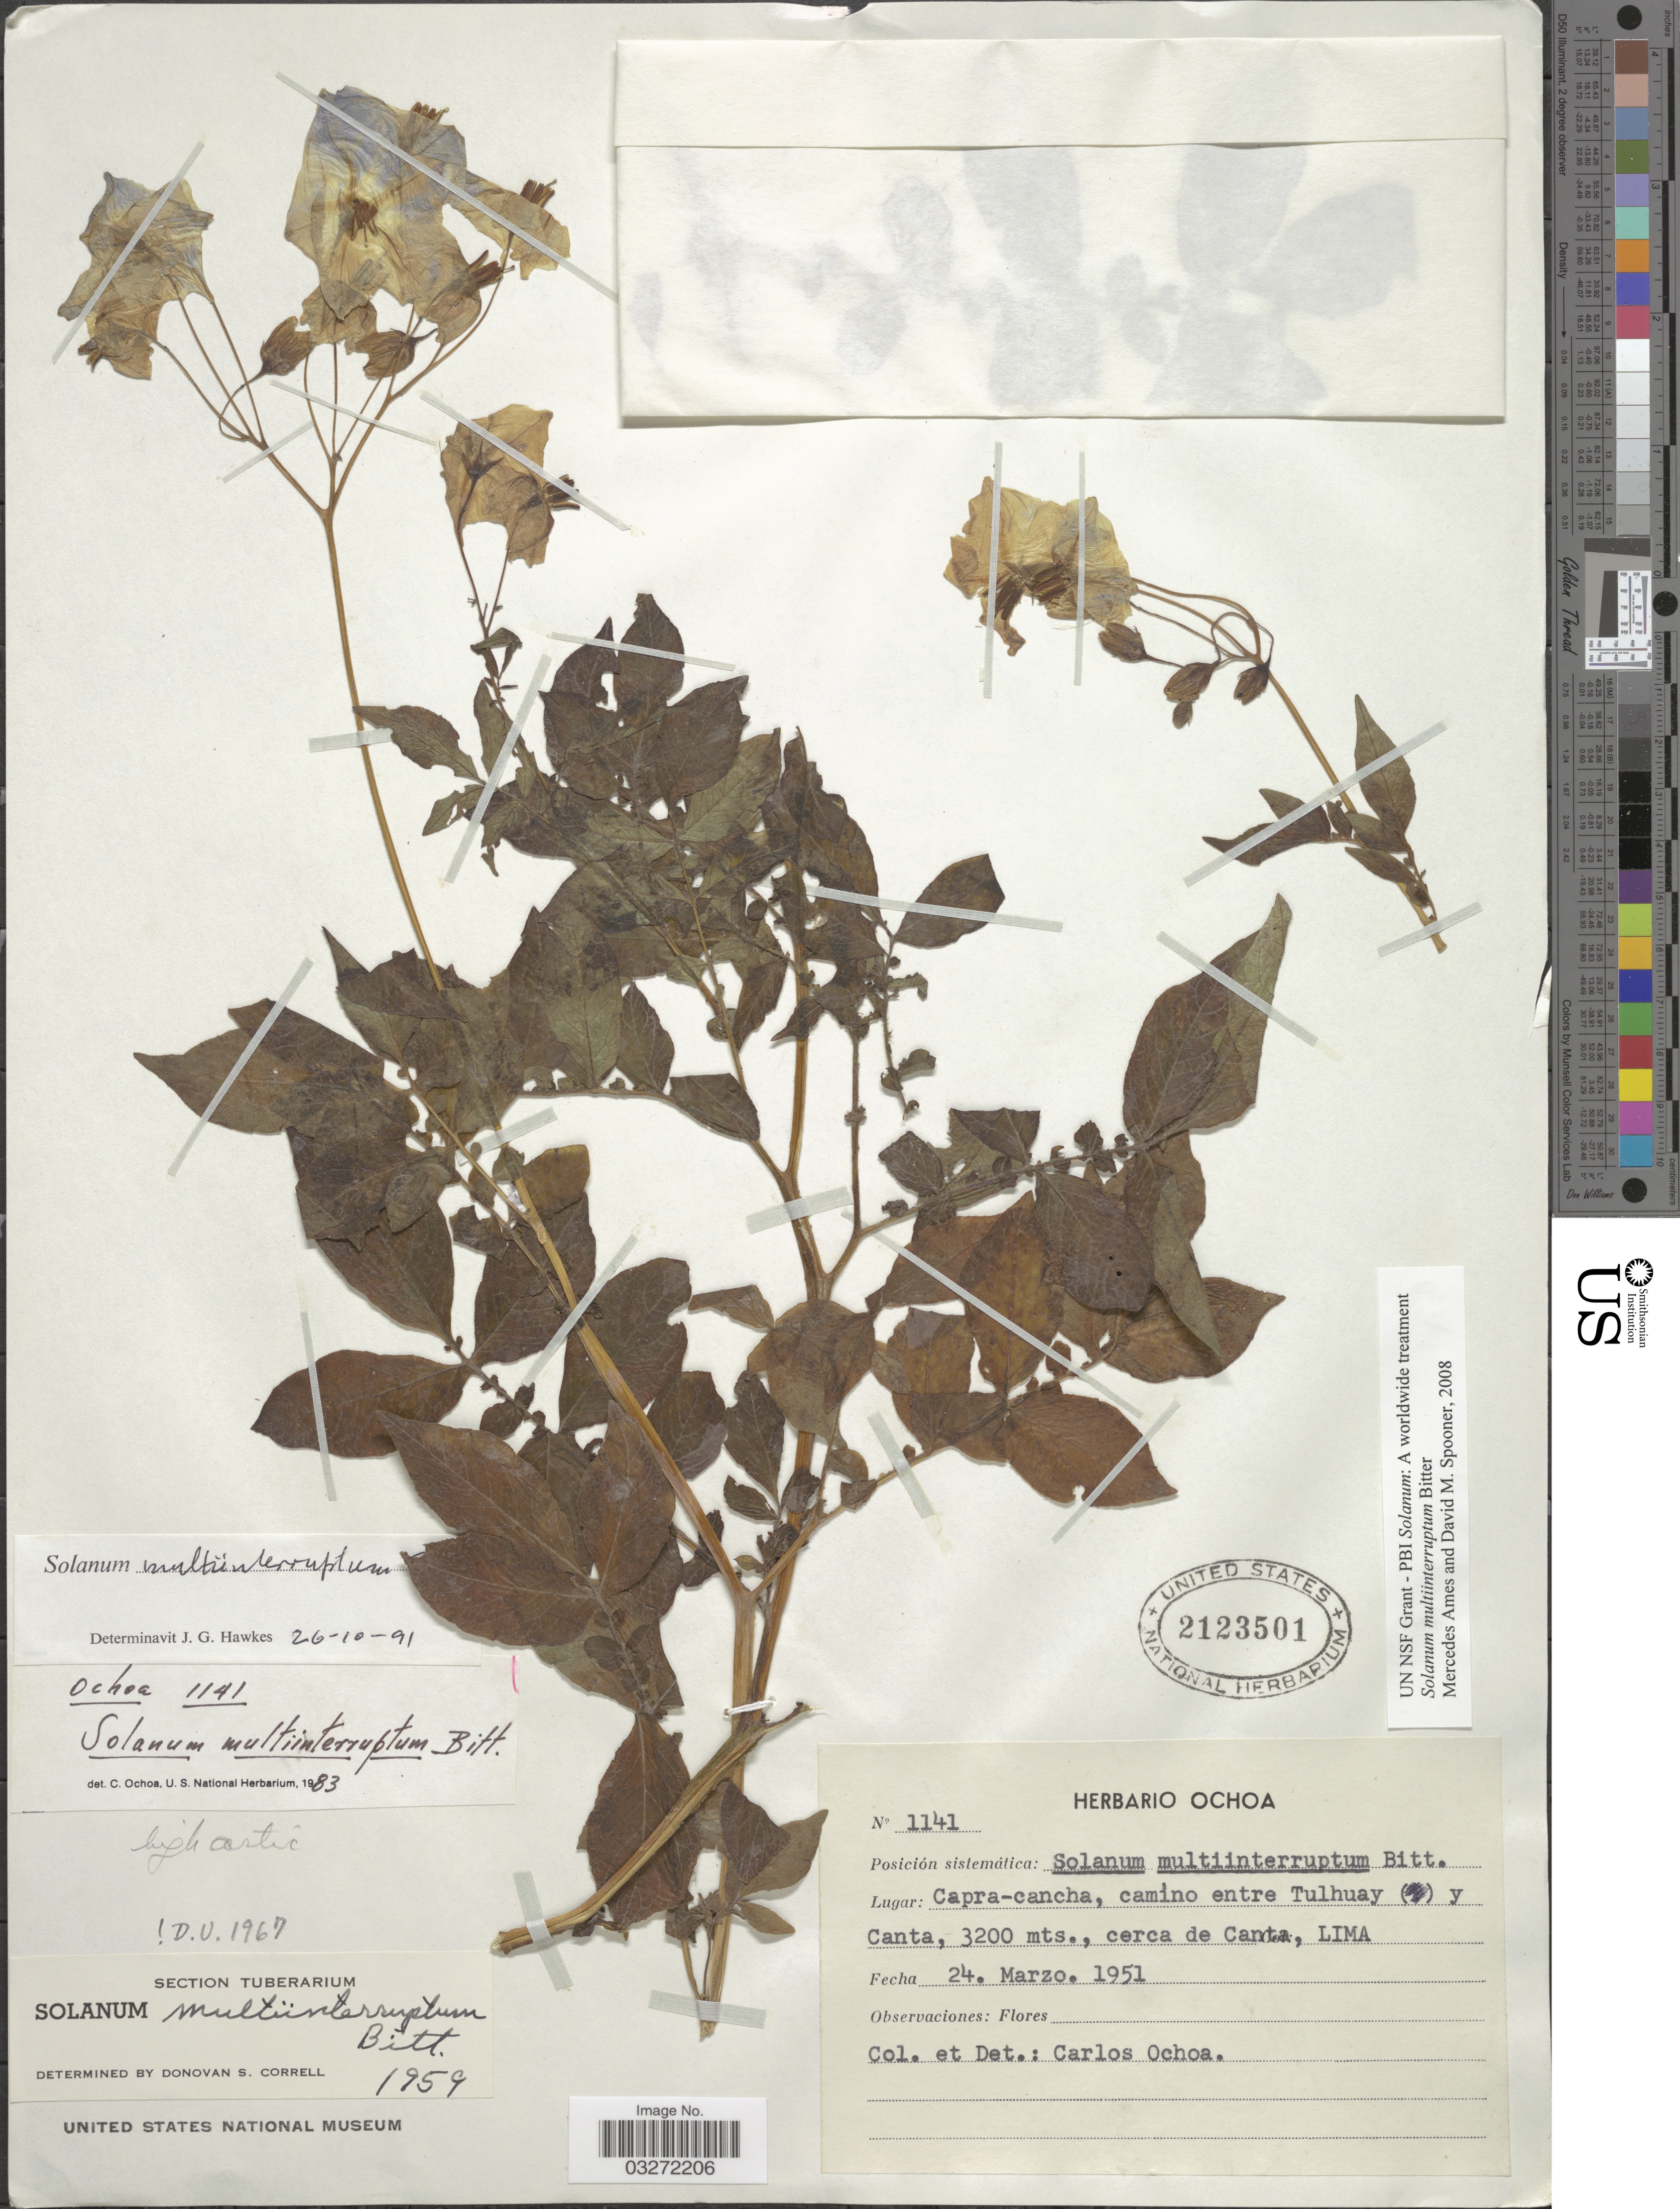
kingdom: Plantae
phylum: Tracheophyta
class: Magnoliopsida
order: Solanales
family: Solanaceae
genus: Solanum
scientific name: Solanum multiinterruptum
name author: Bitter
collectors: C. Ochoa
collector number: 1141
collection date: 1951-03-24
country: Peru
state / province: Lima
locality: Capra-cancha, camino entre Tulhuay y Canta, cerca de Canta.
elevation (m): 3200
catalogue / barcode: US 2123501